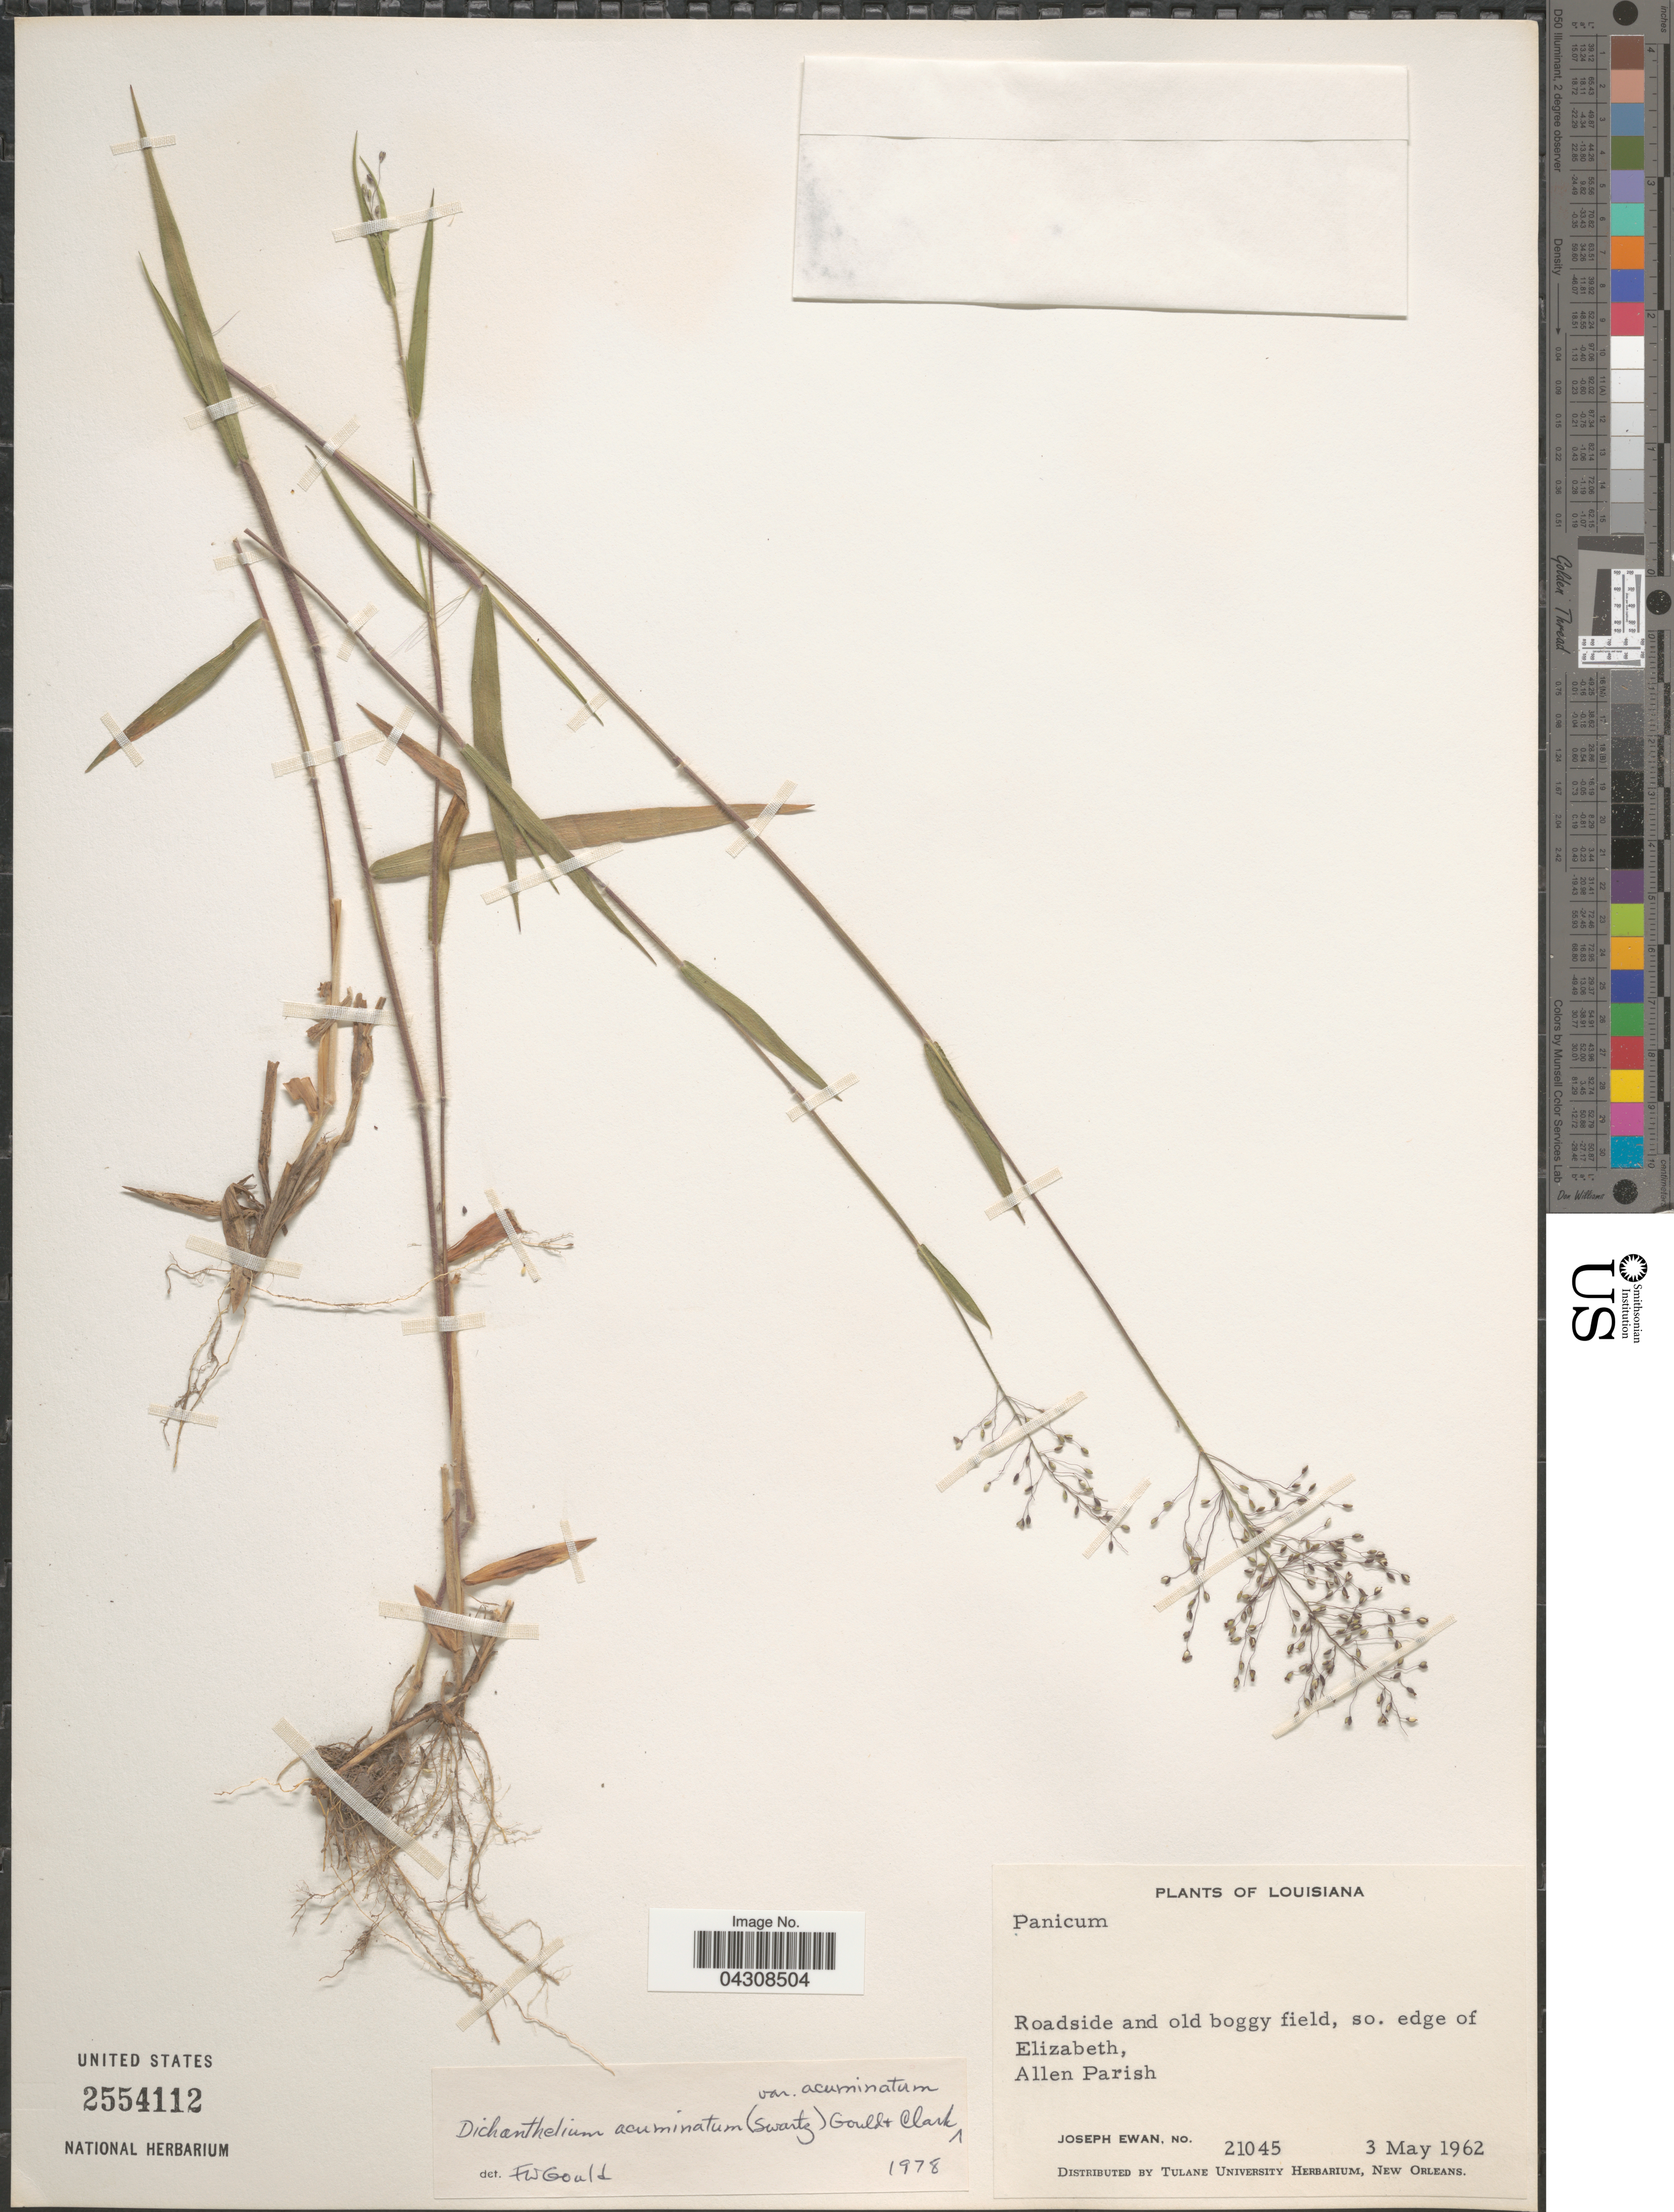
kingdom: Plantae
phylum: Tracheophyta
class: Liliopsida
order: Poales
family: Poaceae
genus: Dichanthelium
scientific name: Dichanthelium acuminatum var. acuminatum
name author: (Sw.) Gould & C.A. Clark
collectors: J. A. Ewan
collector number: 21045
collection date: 1962-05-03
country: United States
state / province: Louisiana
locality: Roadside and old boggy field, so. edge of Elizabeth, Allen parish.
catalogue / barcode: US 2554112